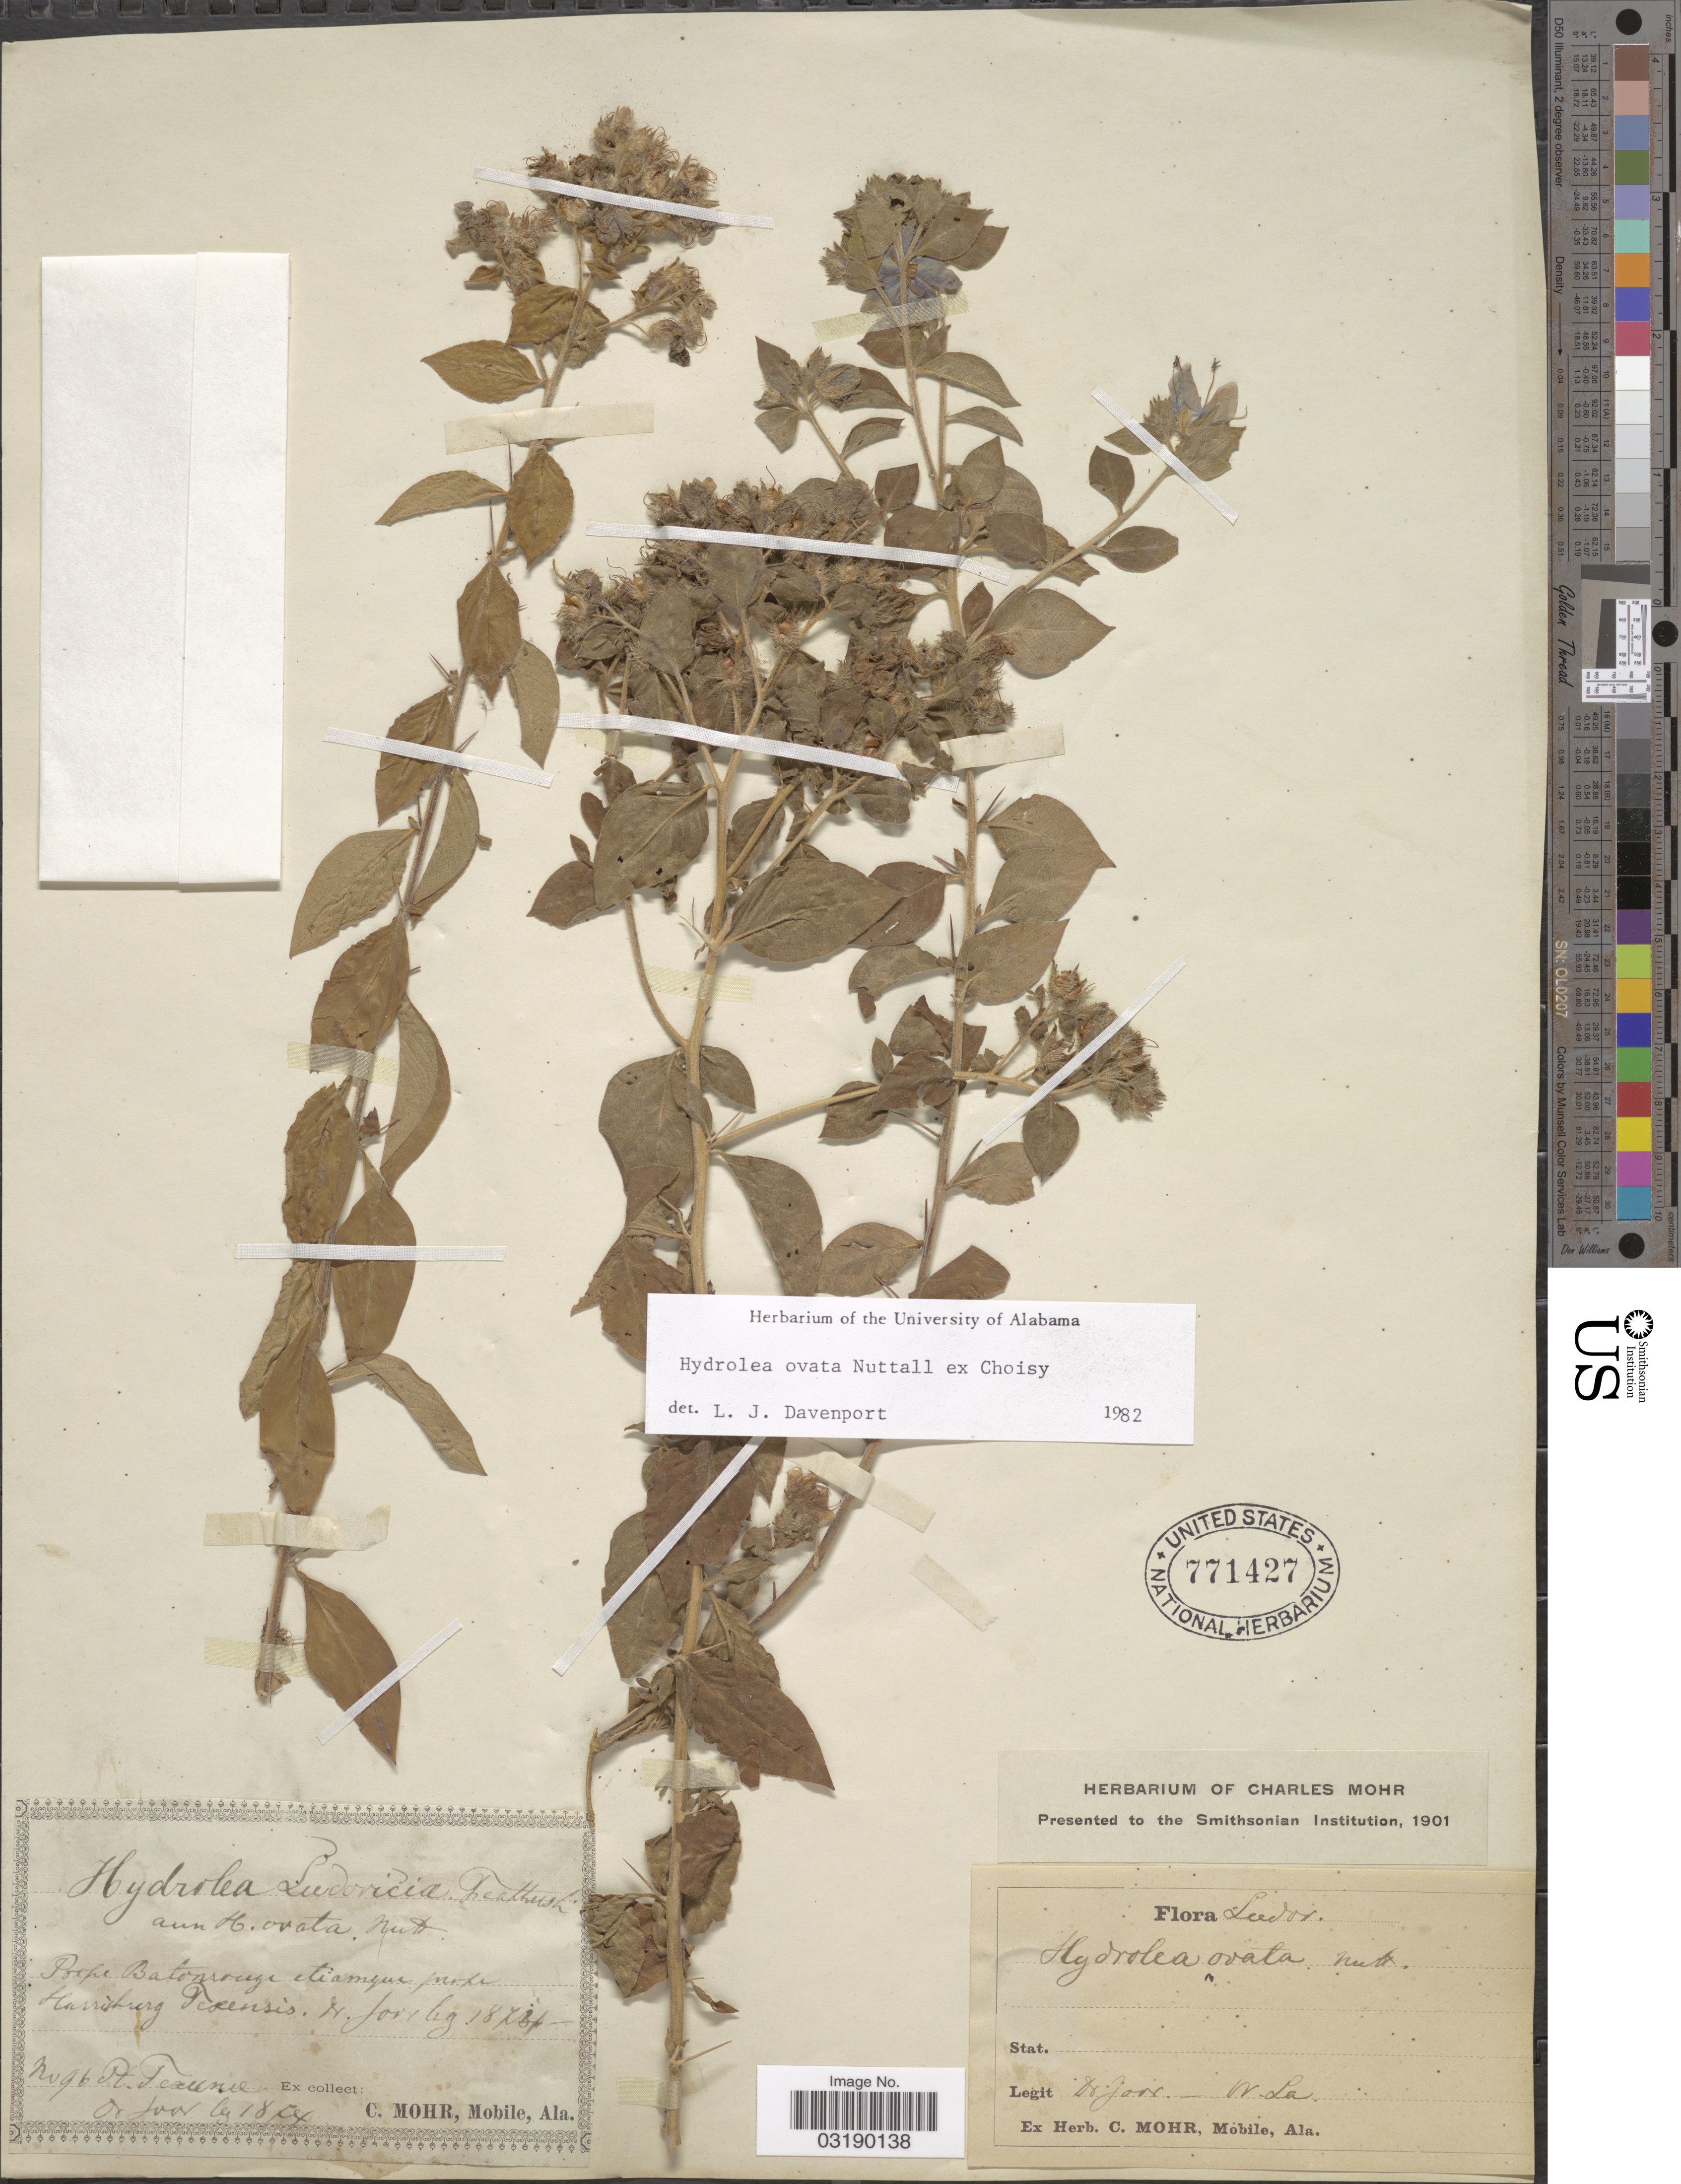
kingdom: Plantae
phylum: Tracheophyta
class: Magnoliopsida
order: Solanales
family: Hydroleaceae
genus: Hydrolea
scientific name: Hydrolea ovata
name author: Nutt. ex Choisy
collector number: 96*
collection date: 1874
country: United States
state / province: Louisiana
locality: Prope Batonrouge tiamque prope Harrisburg.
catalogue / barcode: US 771427